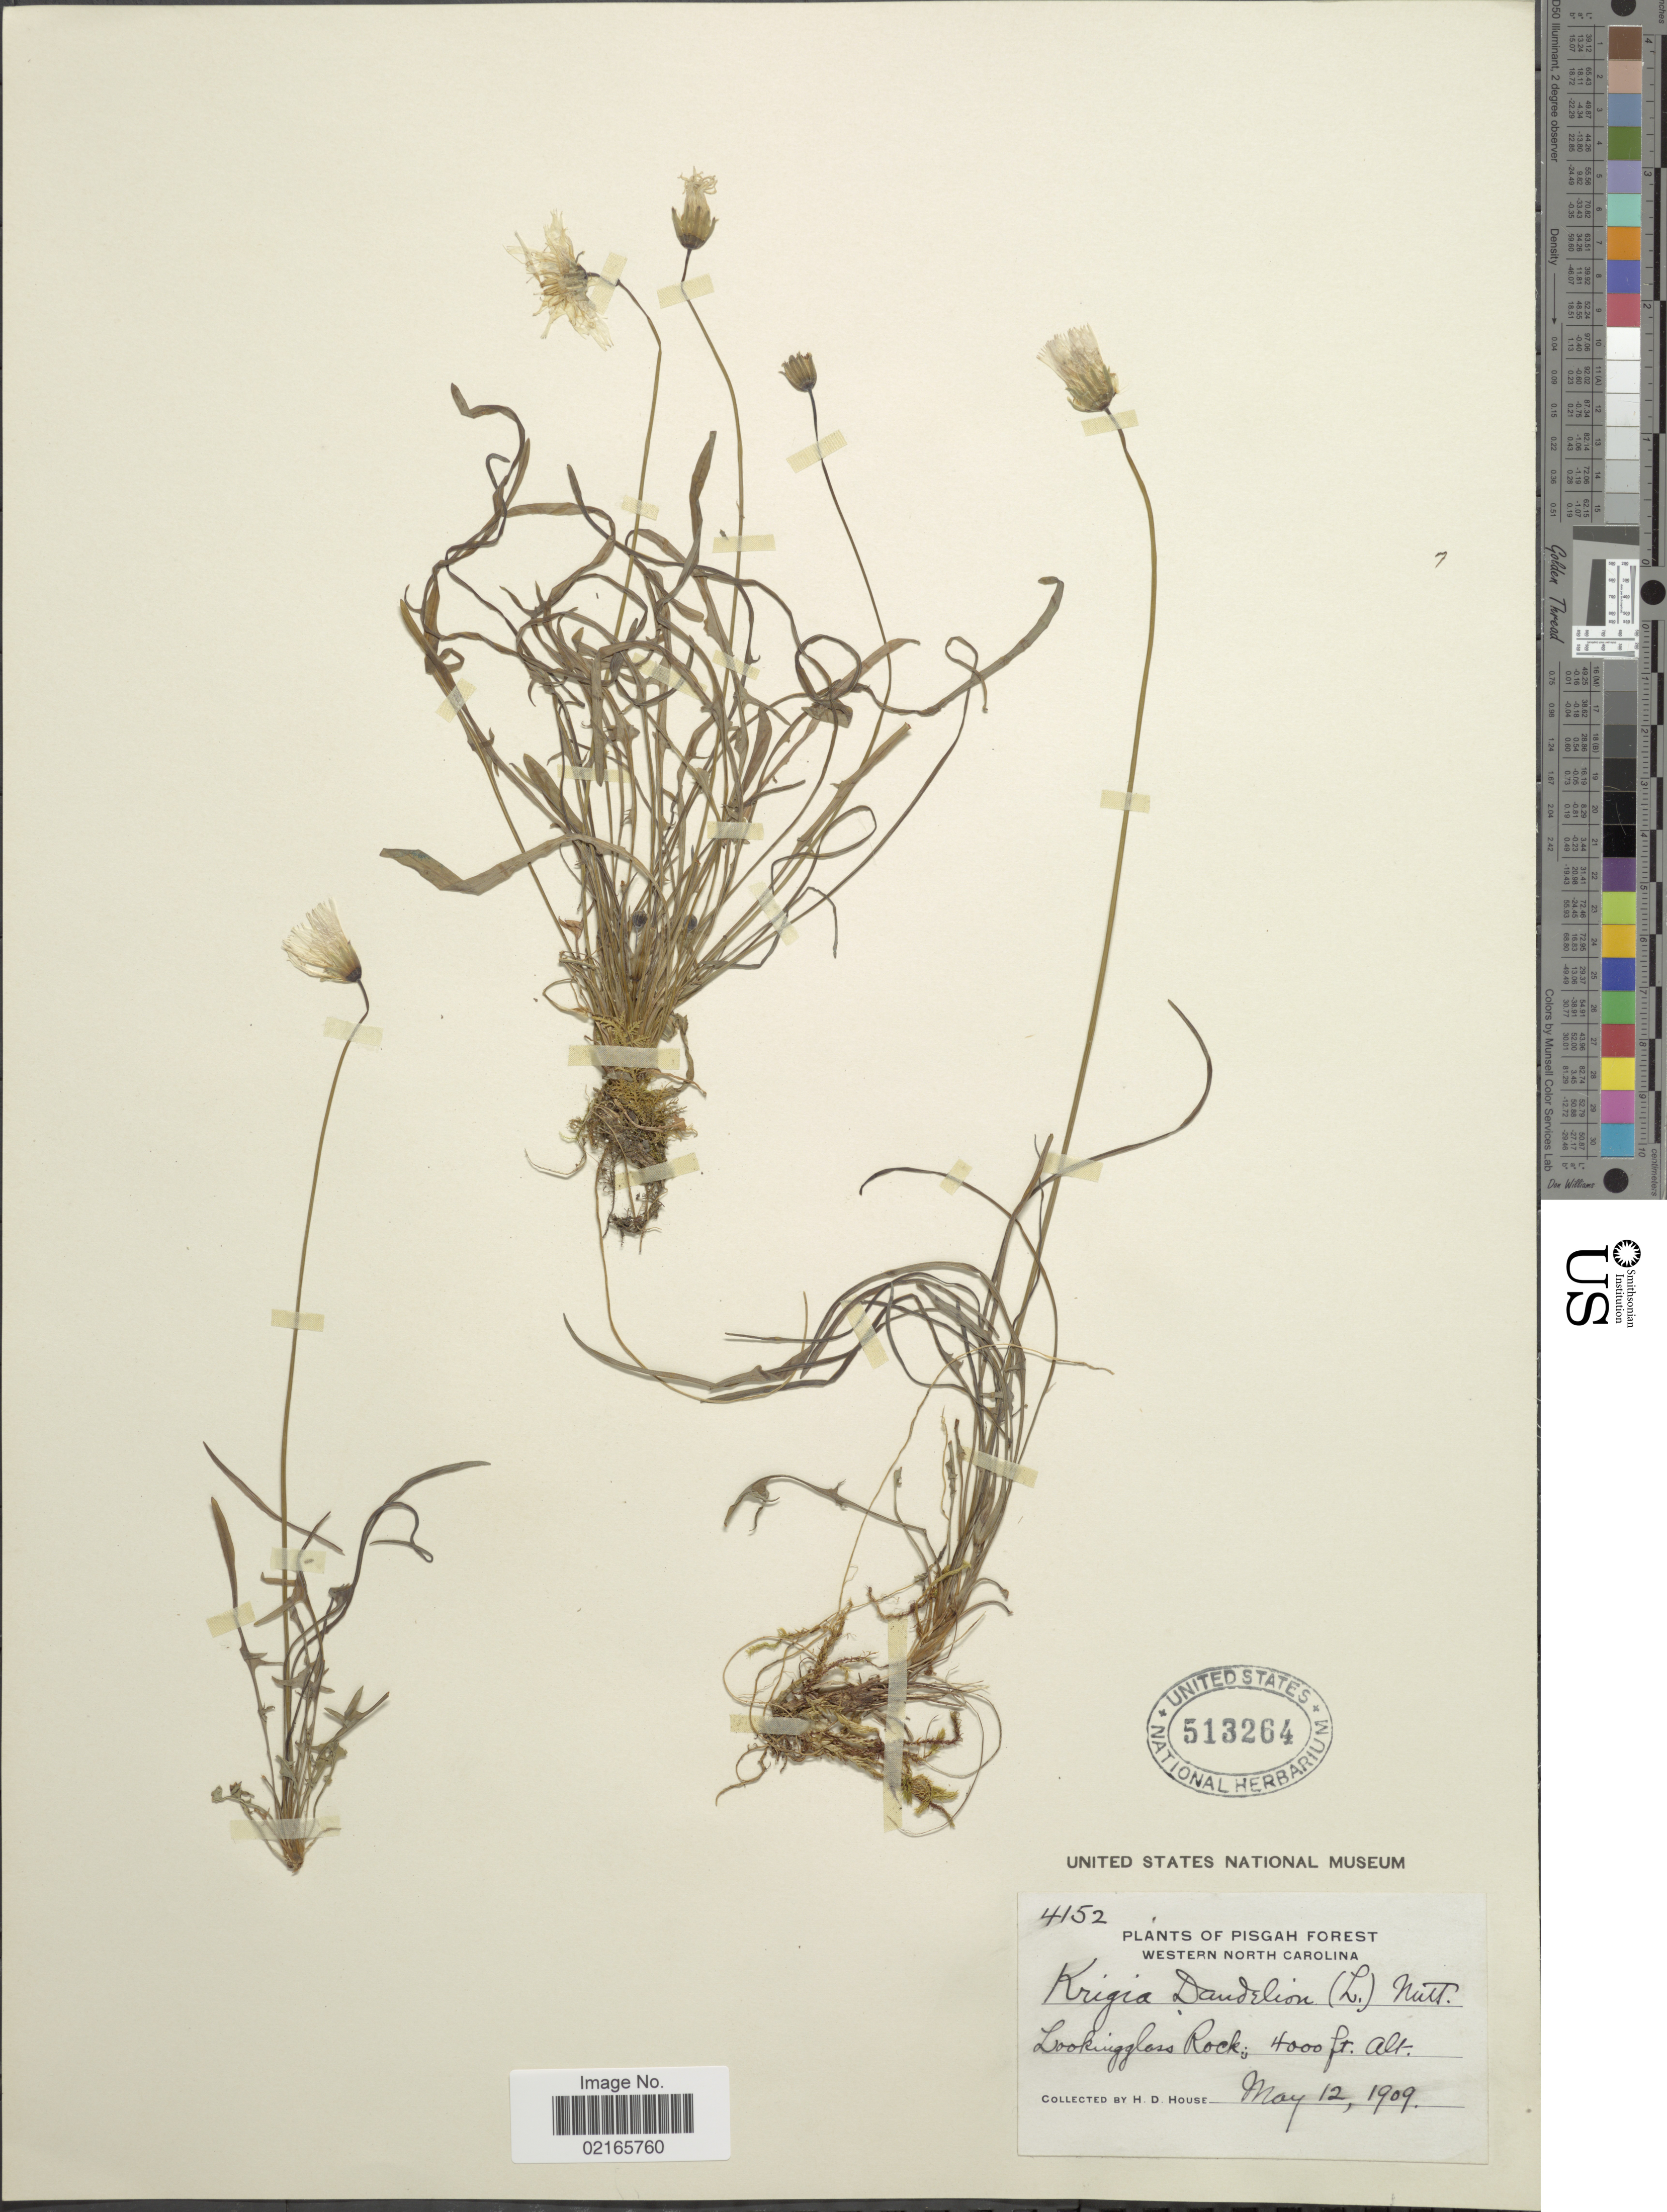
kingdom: Plantae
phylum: Tracheophyta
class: Magnoliopsida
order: Asterales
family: Asteraceae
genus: Krigia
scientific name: Krigia montana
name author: Nutt.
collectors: H. D. House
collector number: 4152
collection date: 1909-05-12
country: United States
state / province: North Carolina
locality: Pisgah Forest, Western North Carolina, Lookingglass Rock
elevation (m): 1219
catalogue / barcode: US 513264